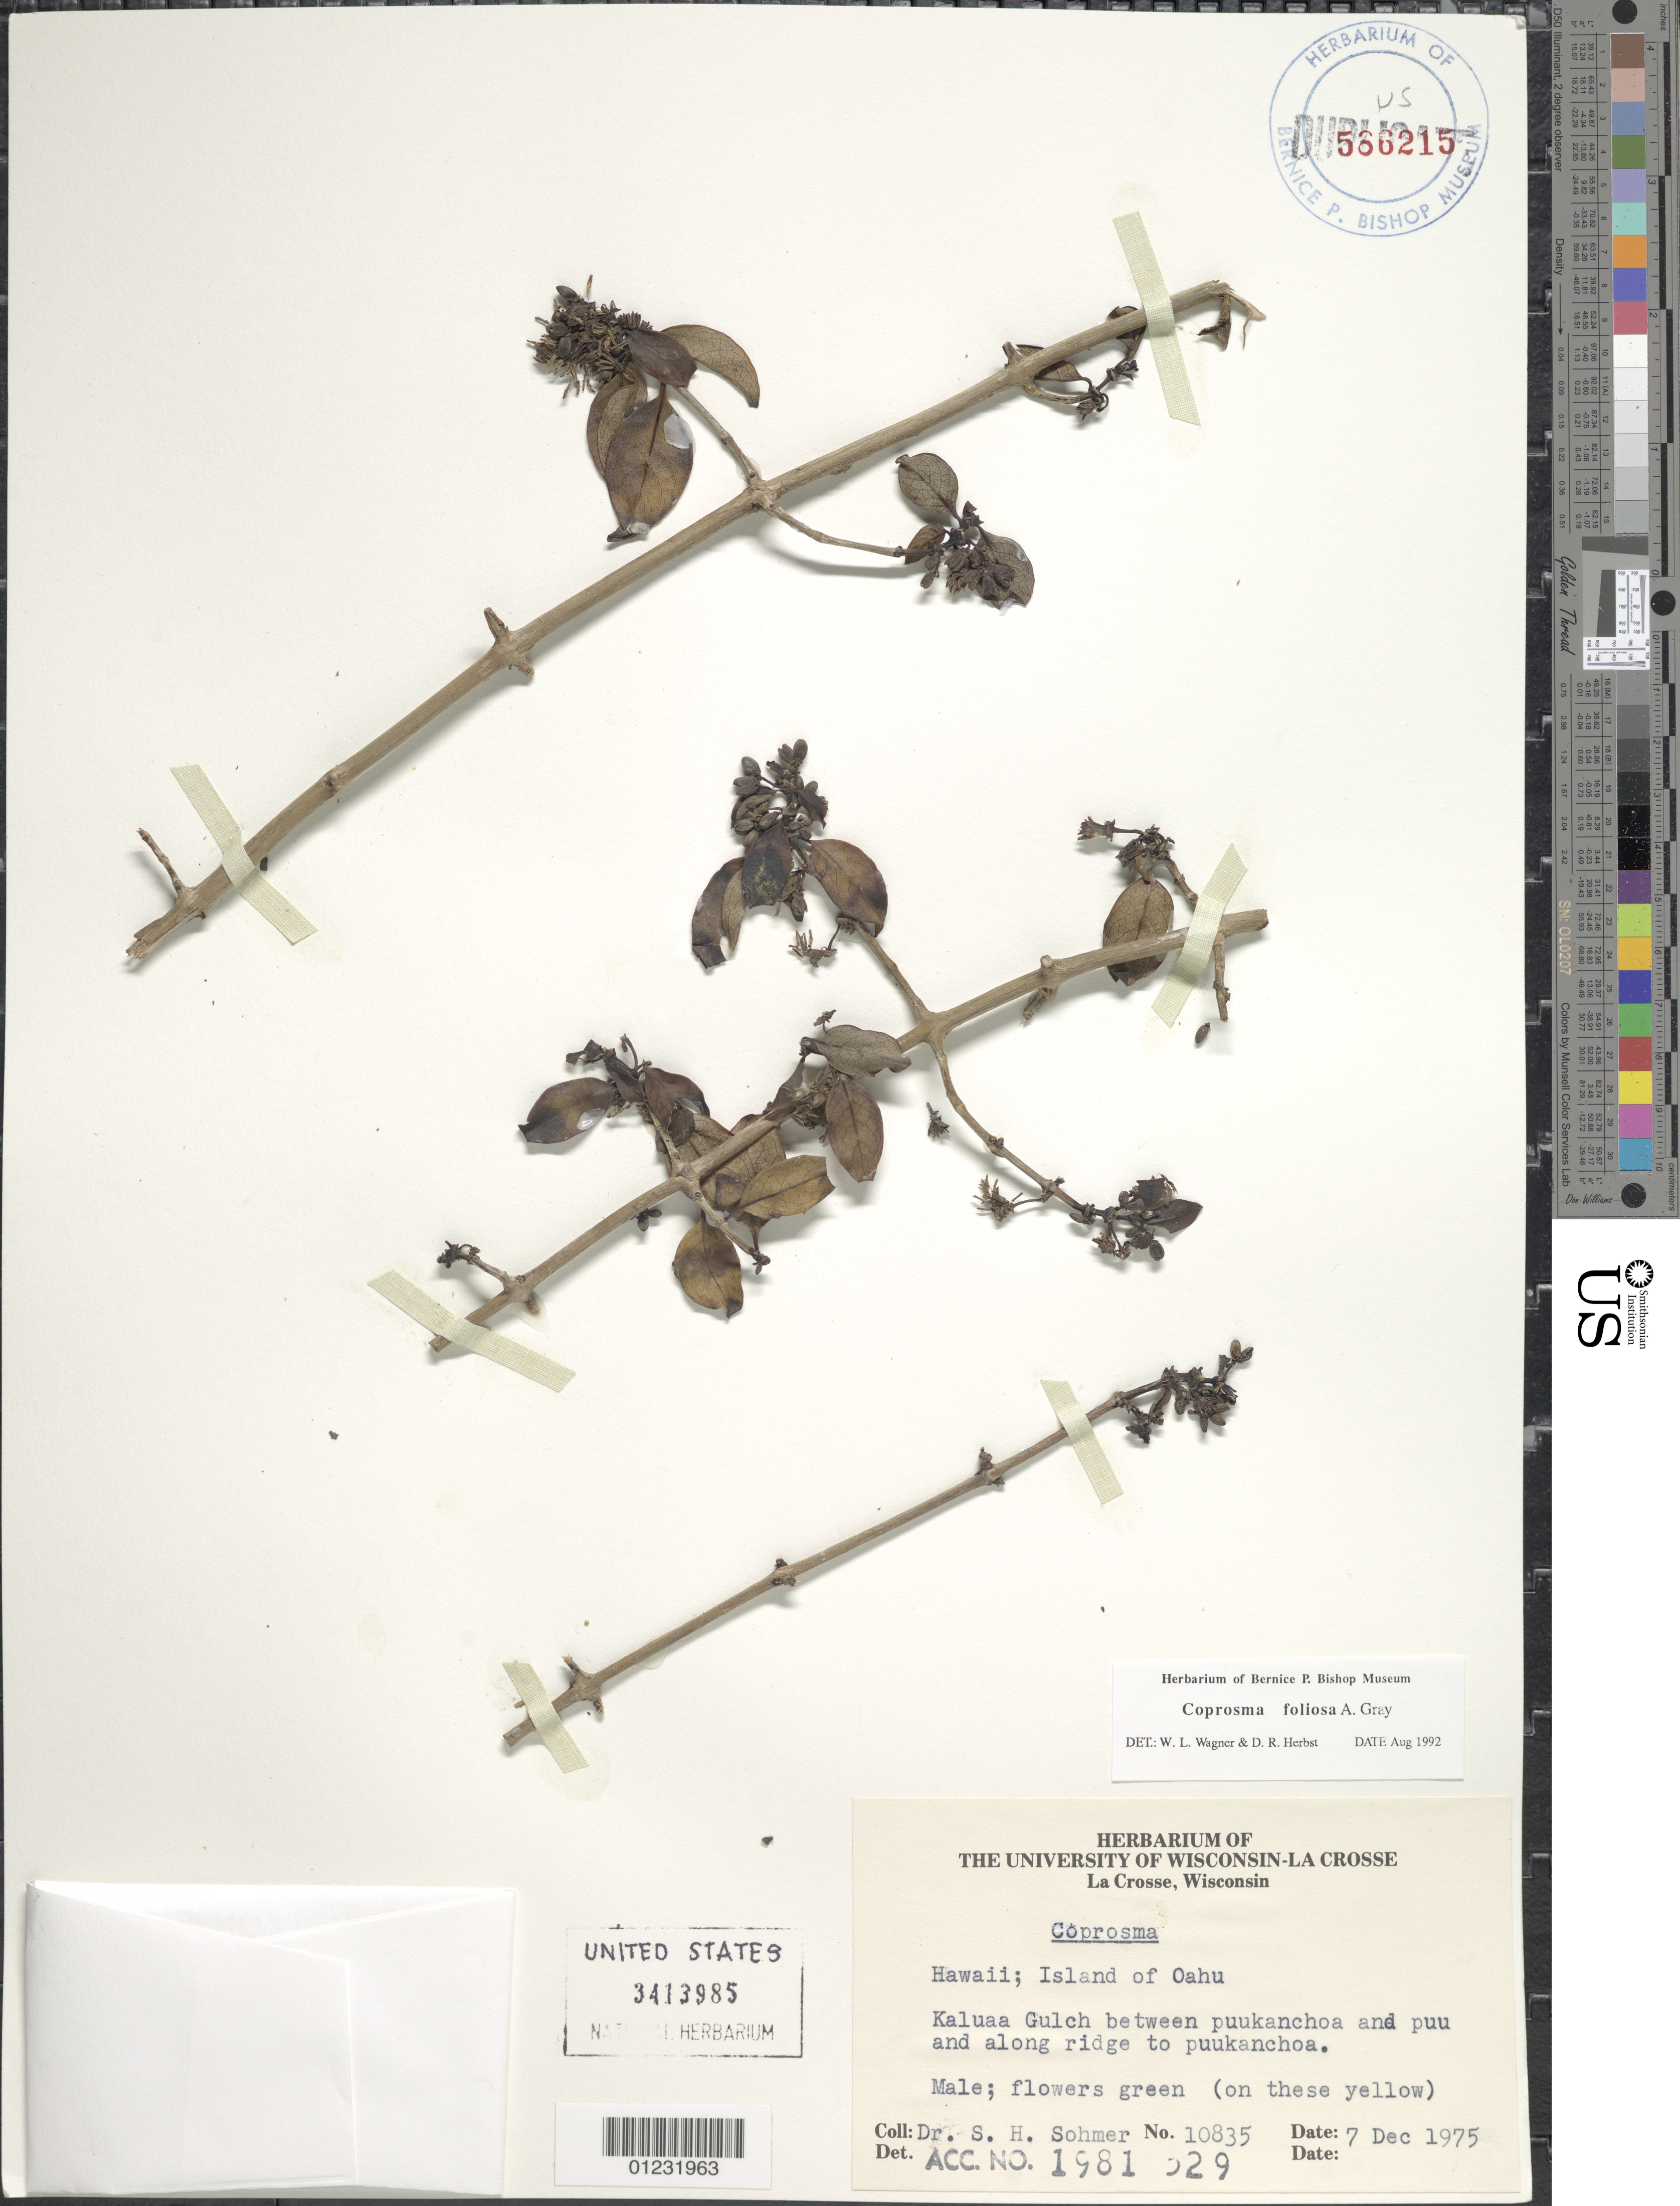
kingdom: Plantae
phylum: Tracheophyta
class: Magnoliopsida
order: Gentianales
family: Rubiaceae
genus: Coprosma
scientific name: Coprosma foliosa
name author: A. Gray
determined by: Wagner, W. L.; Herbst, D. R.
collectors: S. H. Sohmer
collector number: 10835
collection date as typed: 7 Dec 1975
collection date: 1975-12-07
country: United States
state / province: Hawaii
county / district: Honolulu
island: Oahu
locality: Kaluaa Gulch between puu Kanchoa and puu and along ridge to puu Kanchoa.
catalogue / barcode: US 3413985